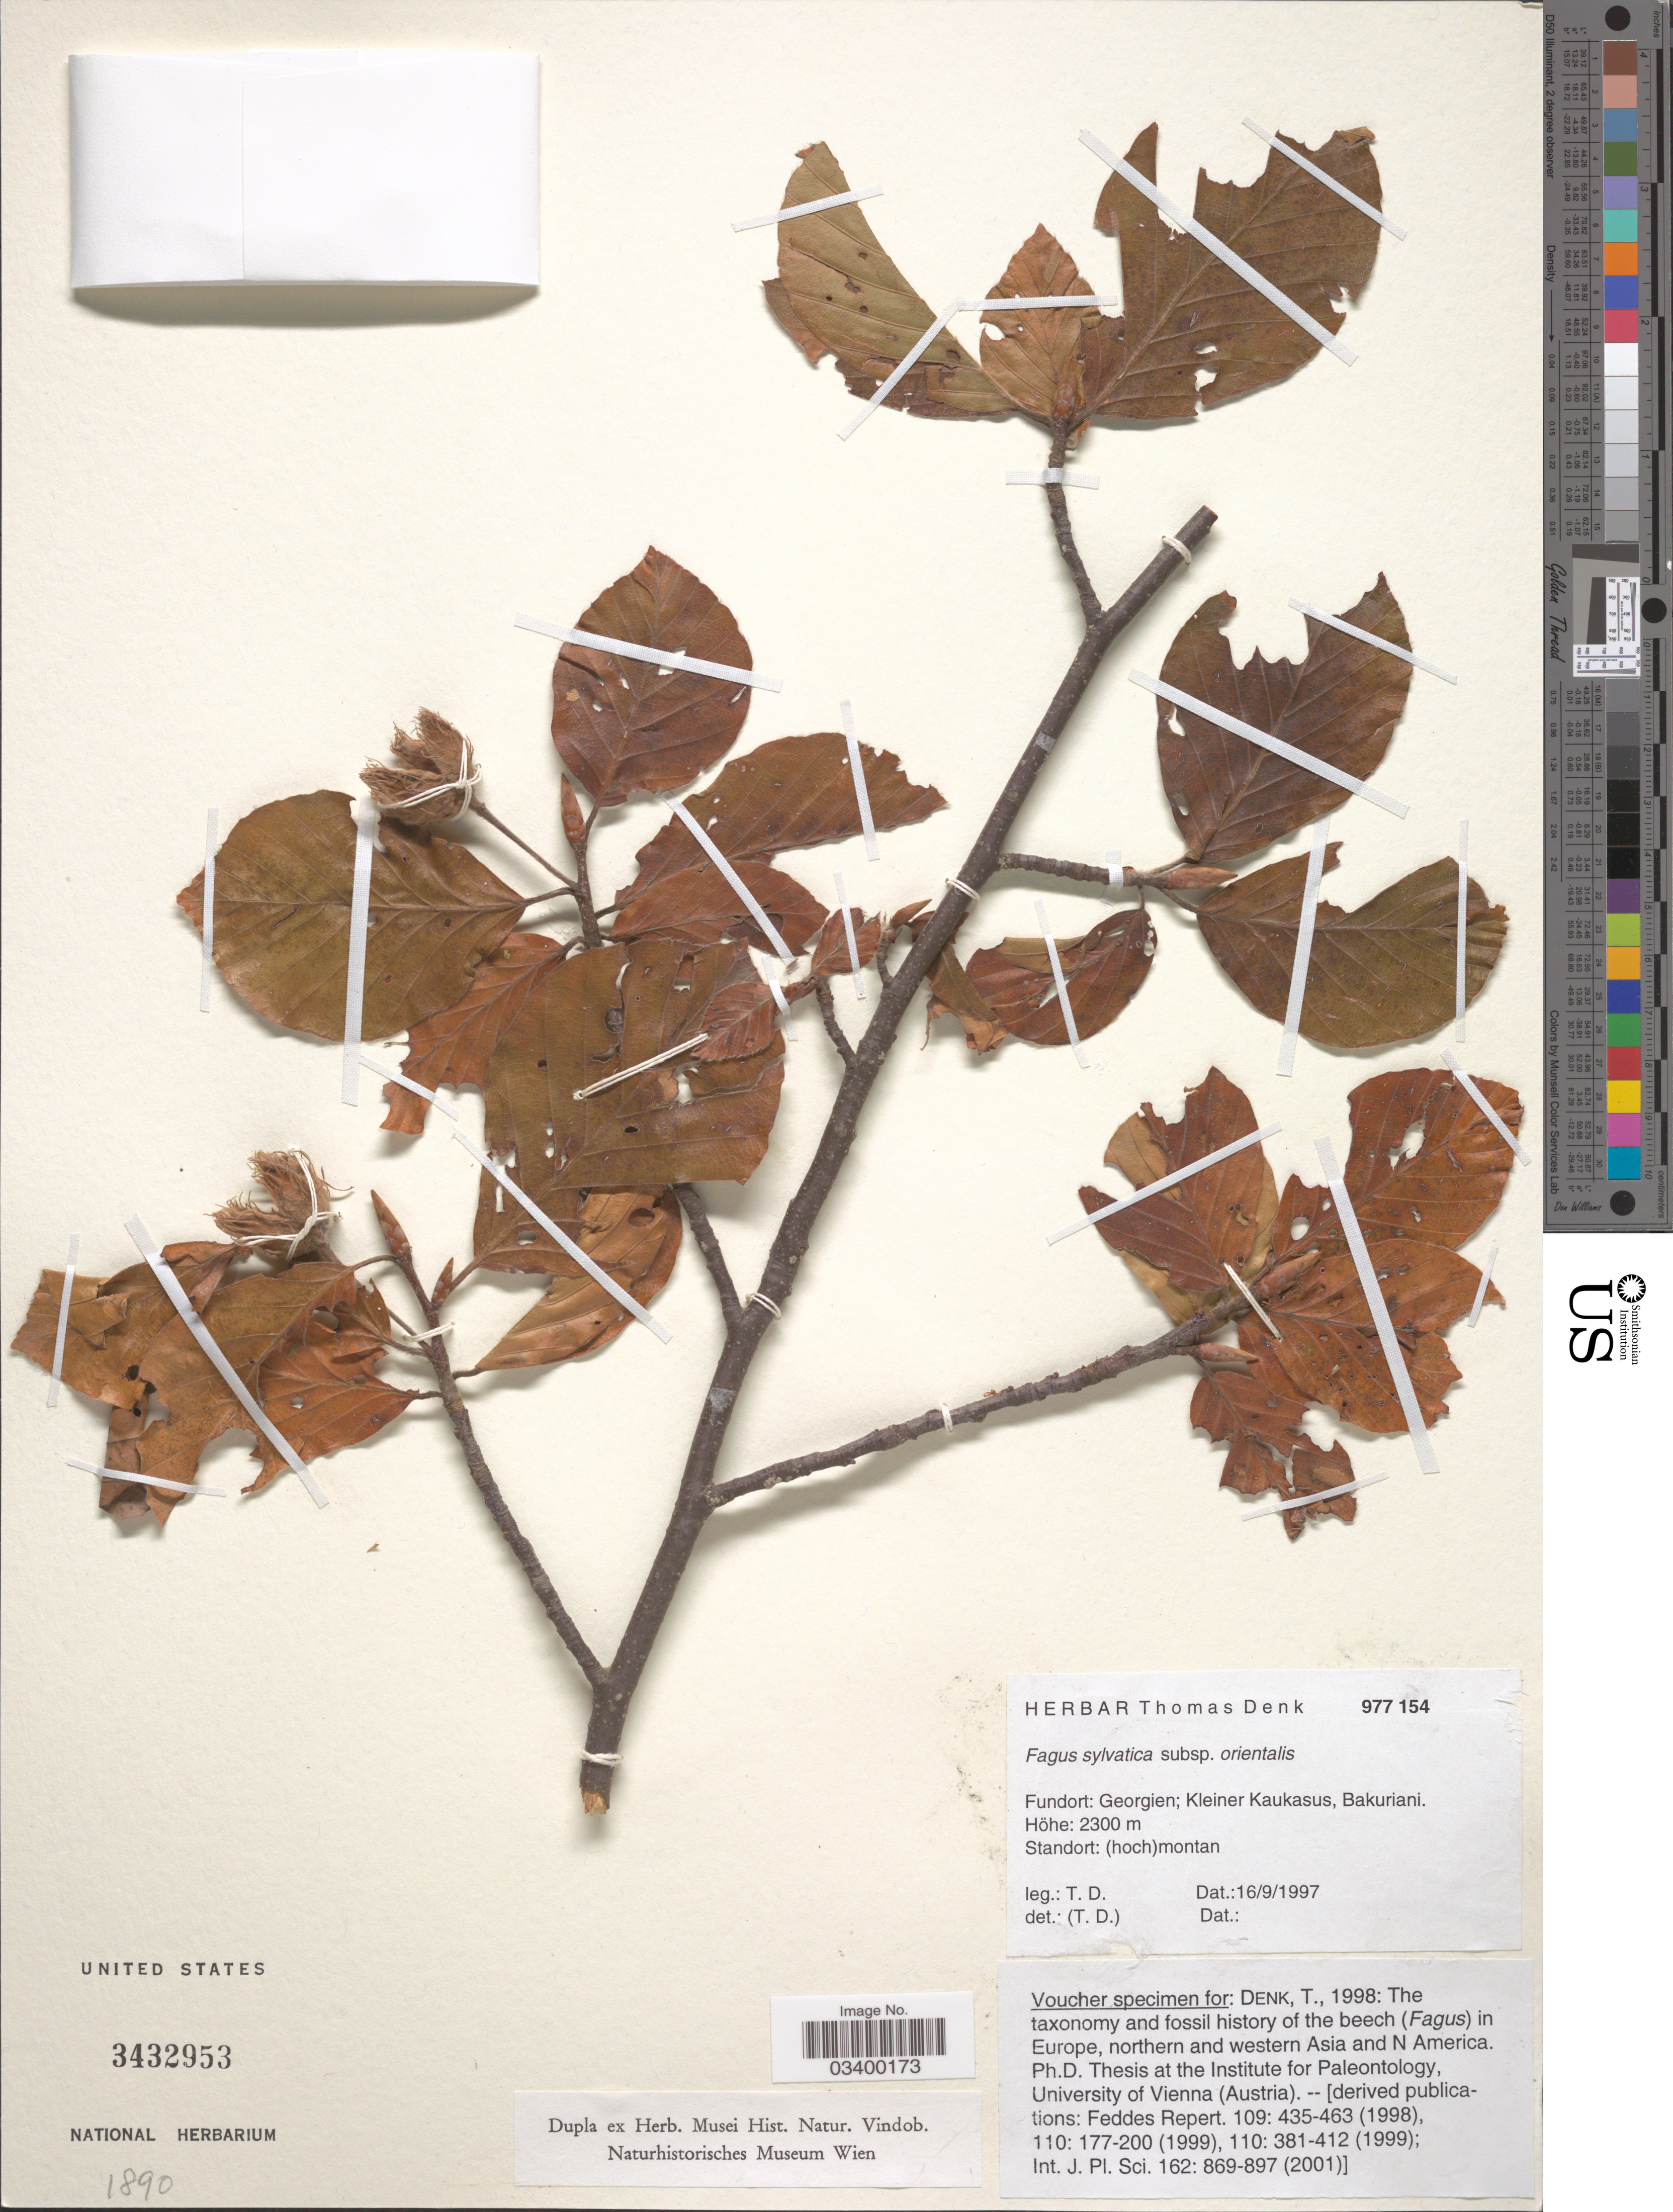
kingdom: Plantae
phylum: Tracheophyta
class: Magnoliopsida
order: Fagales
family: Fagaceae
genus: Fagus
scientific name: Fagus sylvatica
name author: L.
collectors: T. Denk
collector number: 977154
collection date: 1997-09-16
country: Georgia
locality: Georgien; Kleiner Kaukasus, Bakuriani.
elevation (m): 2300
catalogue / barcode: US 3432953